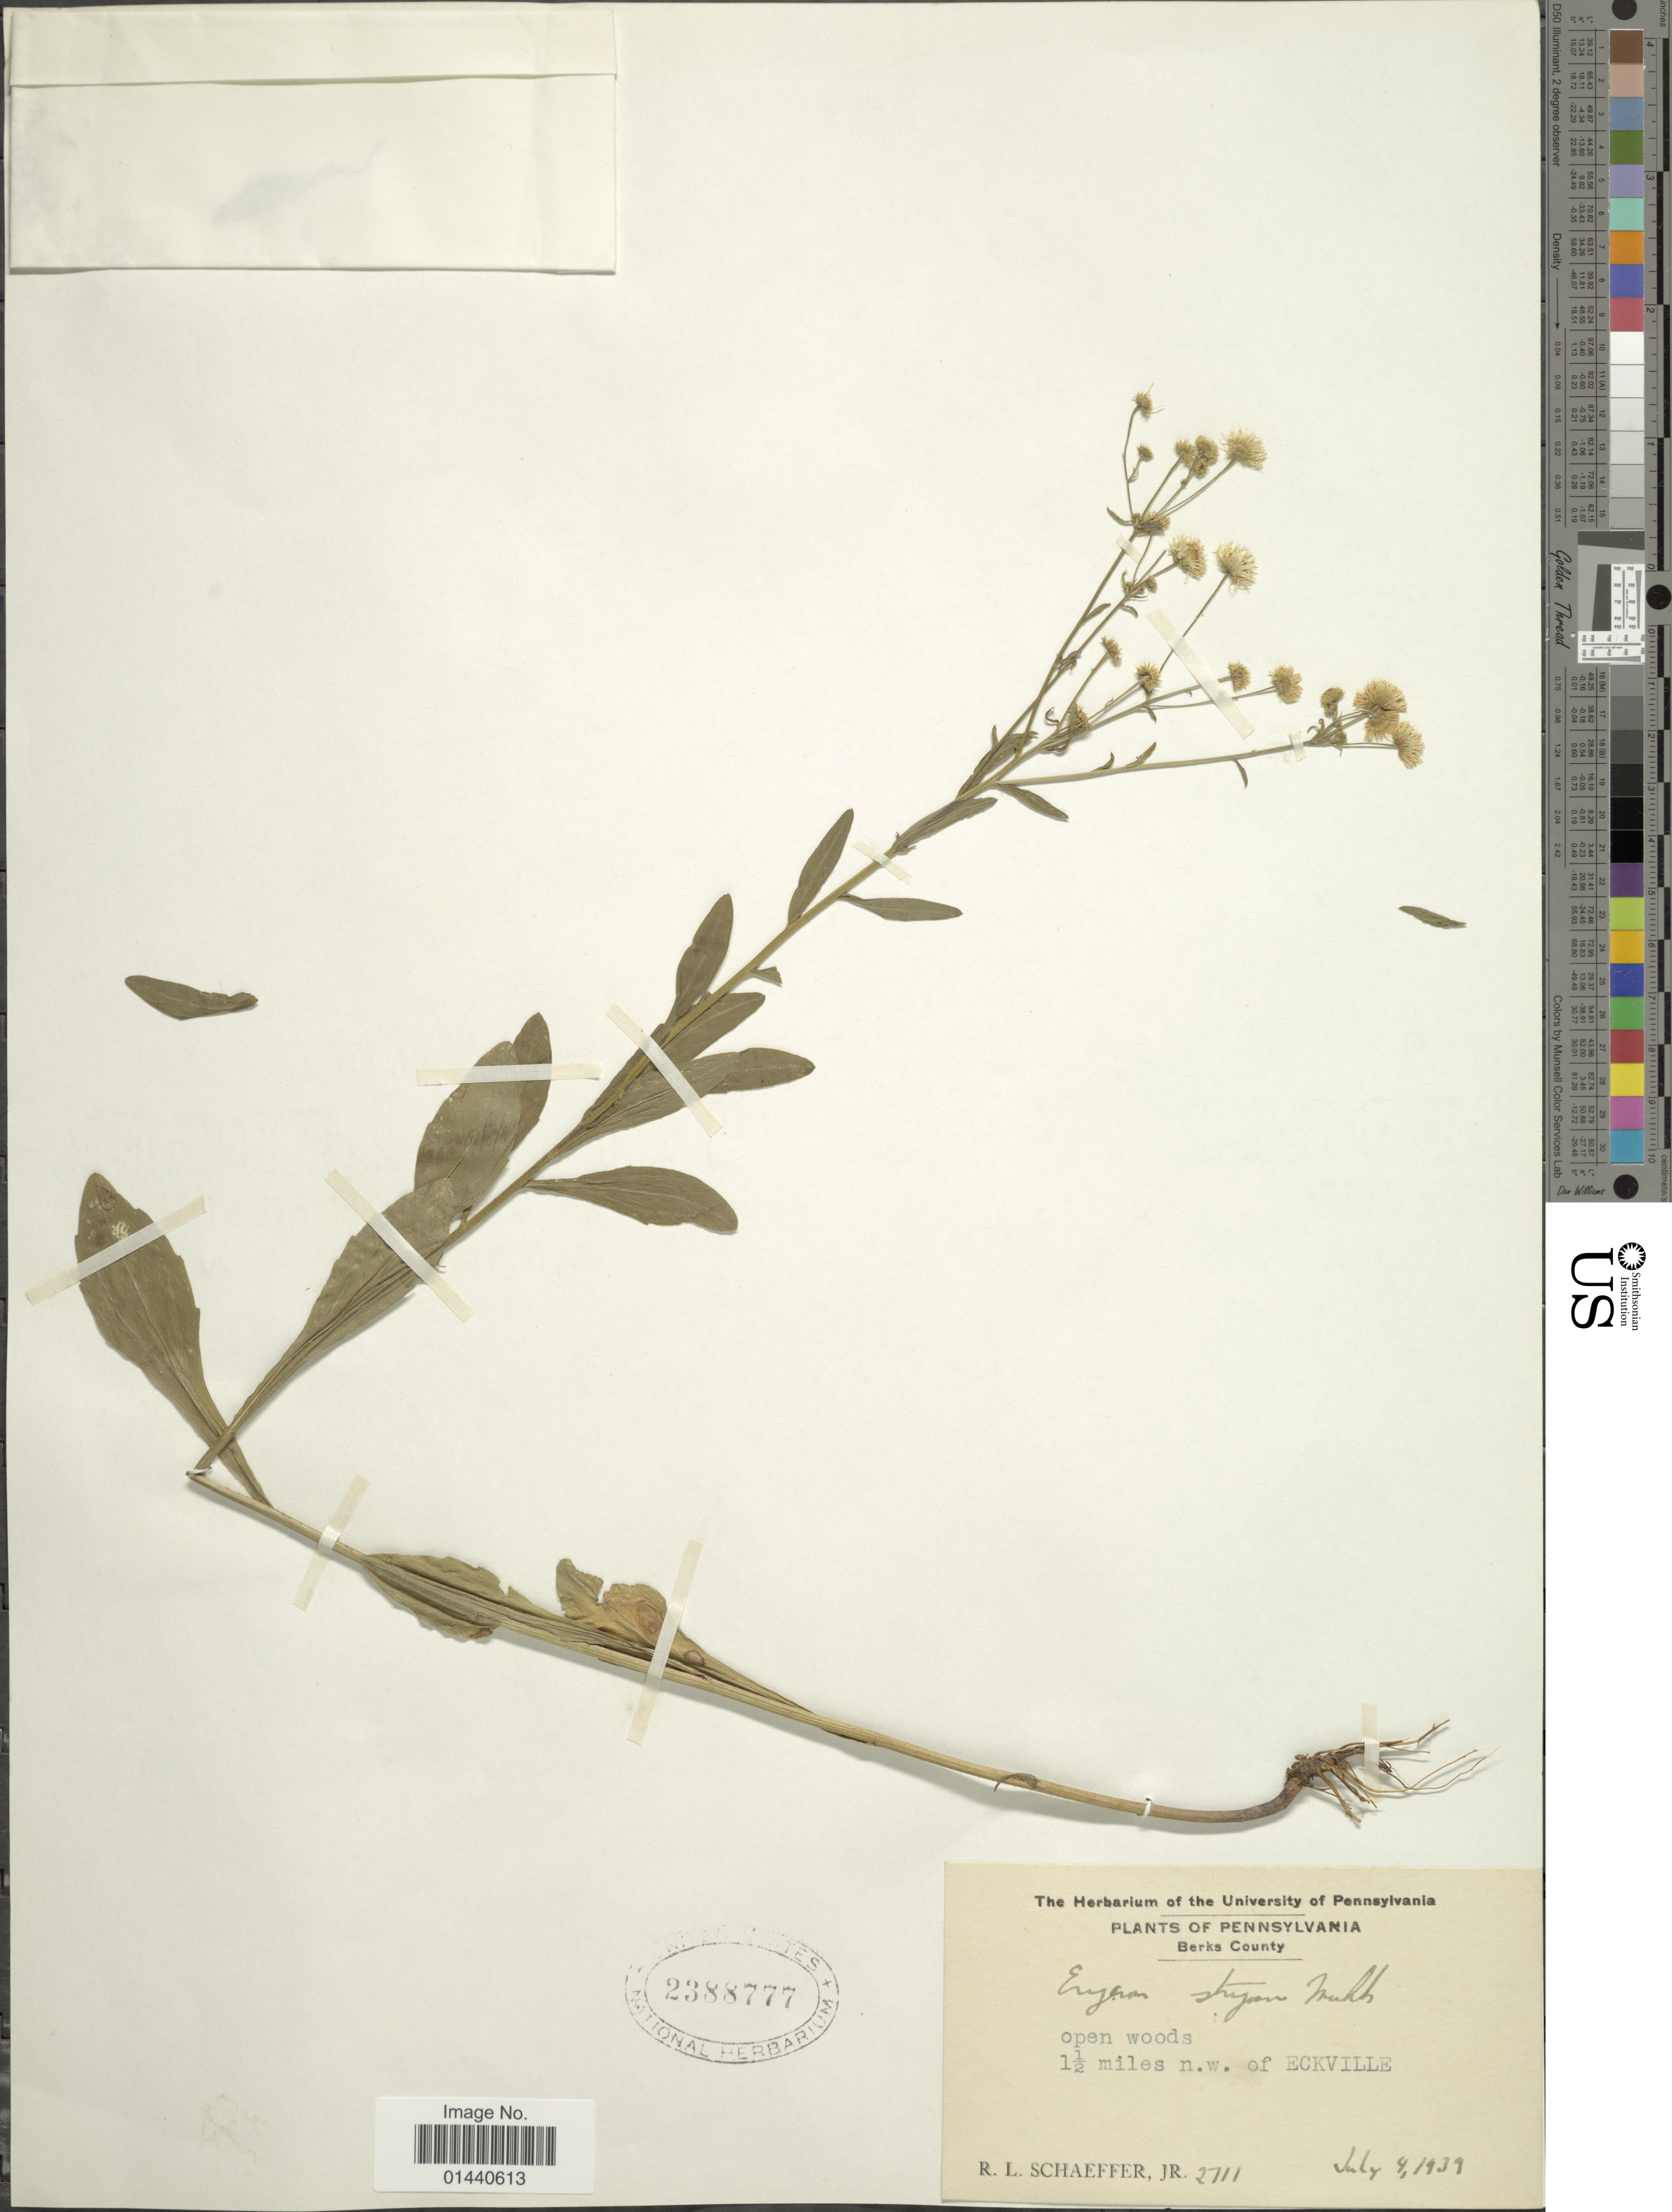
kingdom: Plantae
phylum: Tracheophyta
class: Magnoliopsida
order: Asterales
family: Asteraceae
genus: Erigeron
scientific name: Erigeron strigosus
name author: Muhl. ex Willd.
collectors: R. L. Schaeffer Jr.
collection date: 1939-07-04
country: United States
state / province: Pennsylvania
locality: Berks County. 1½ miles n.w. of Eckville.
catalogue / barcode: US 2388777